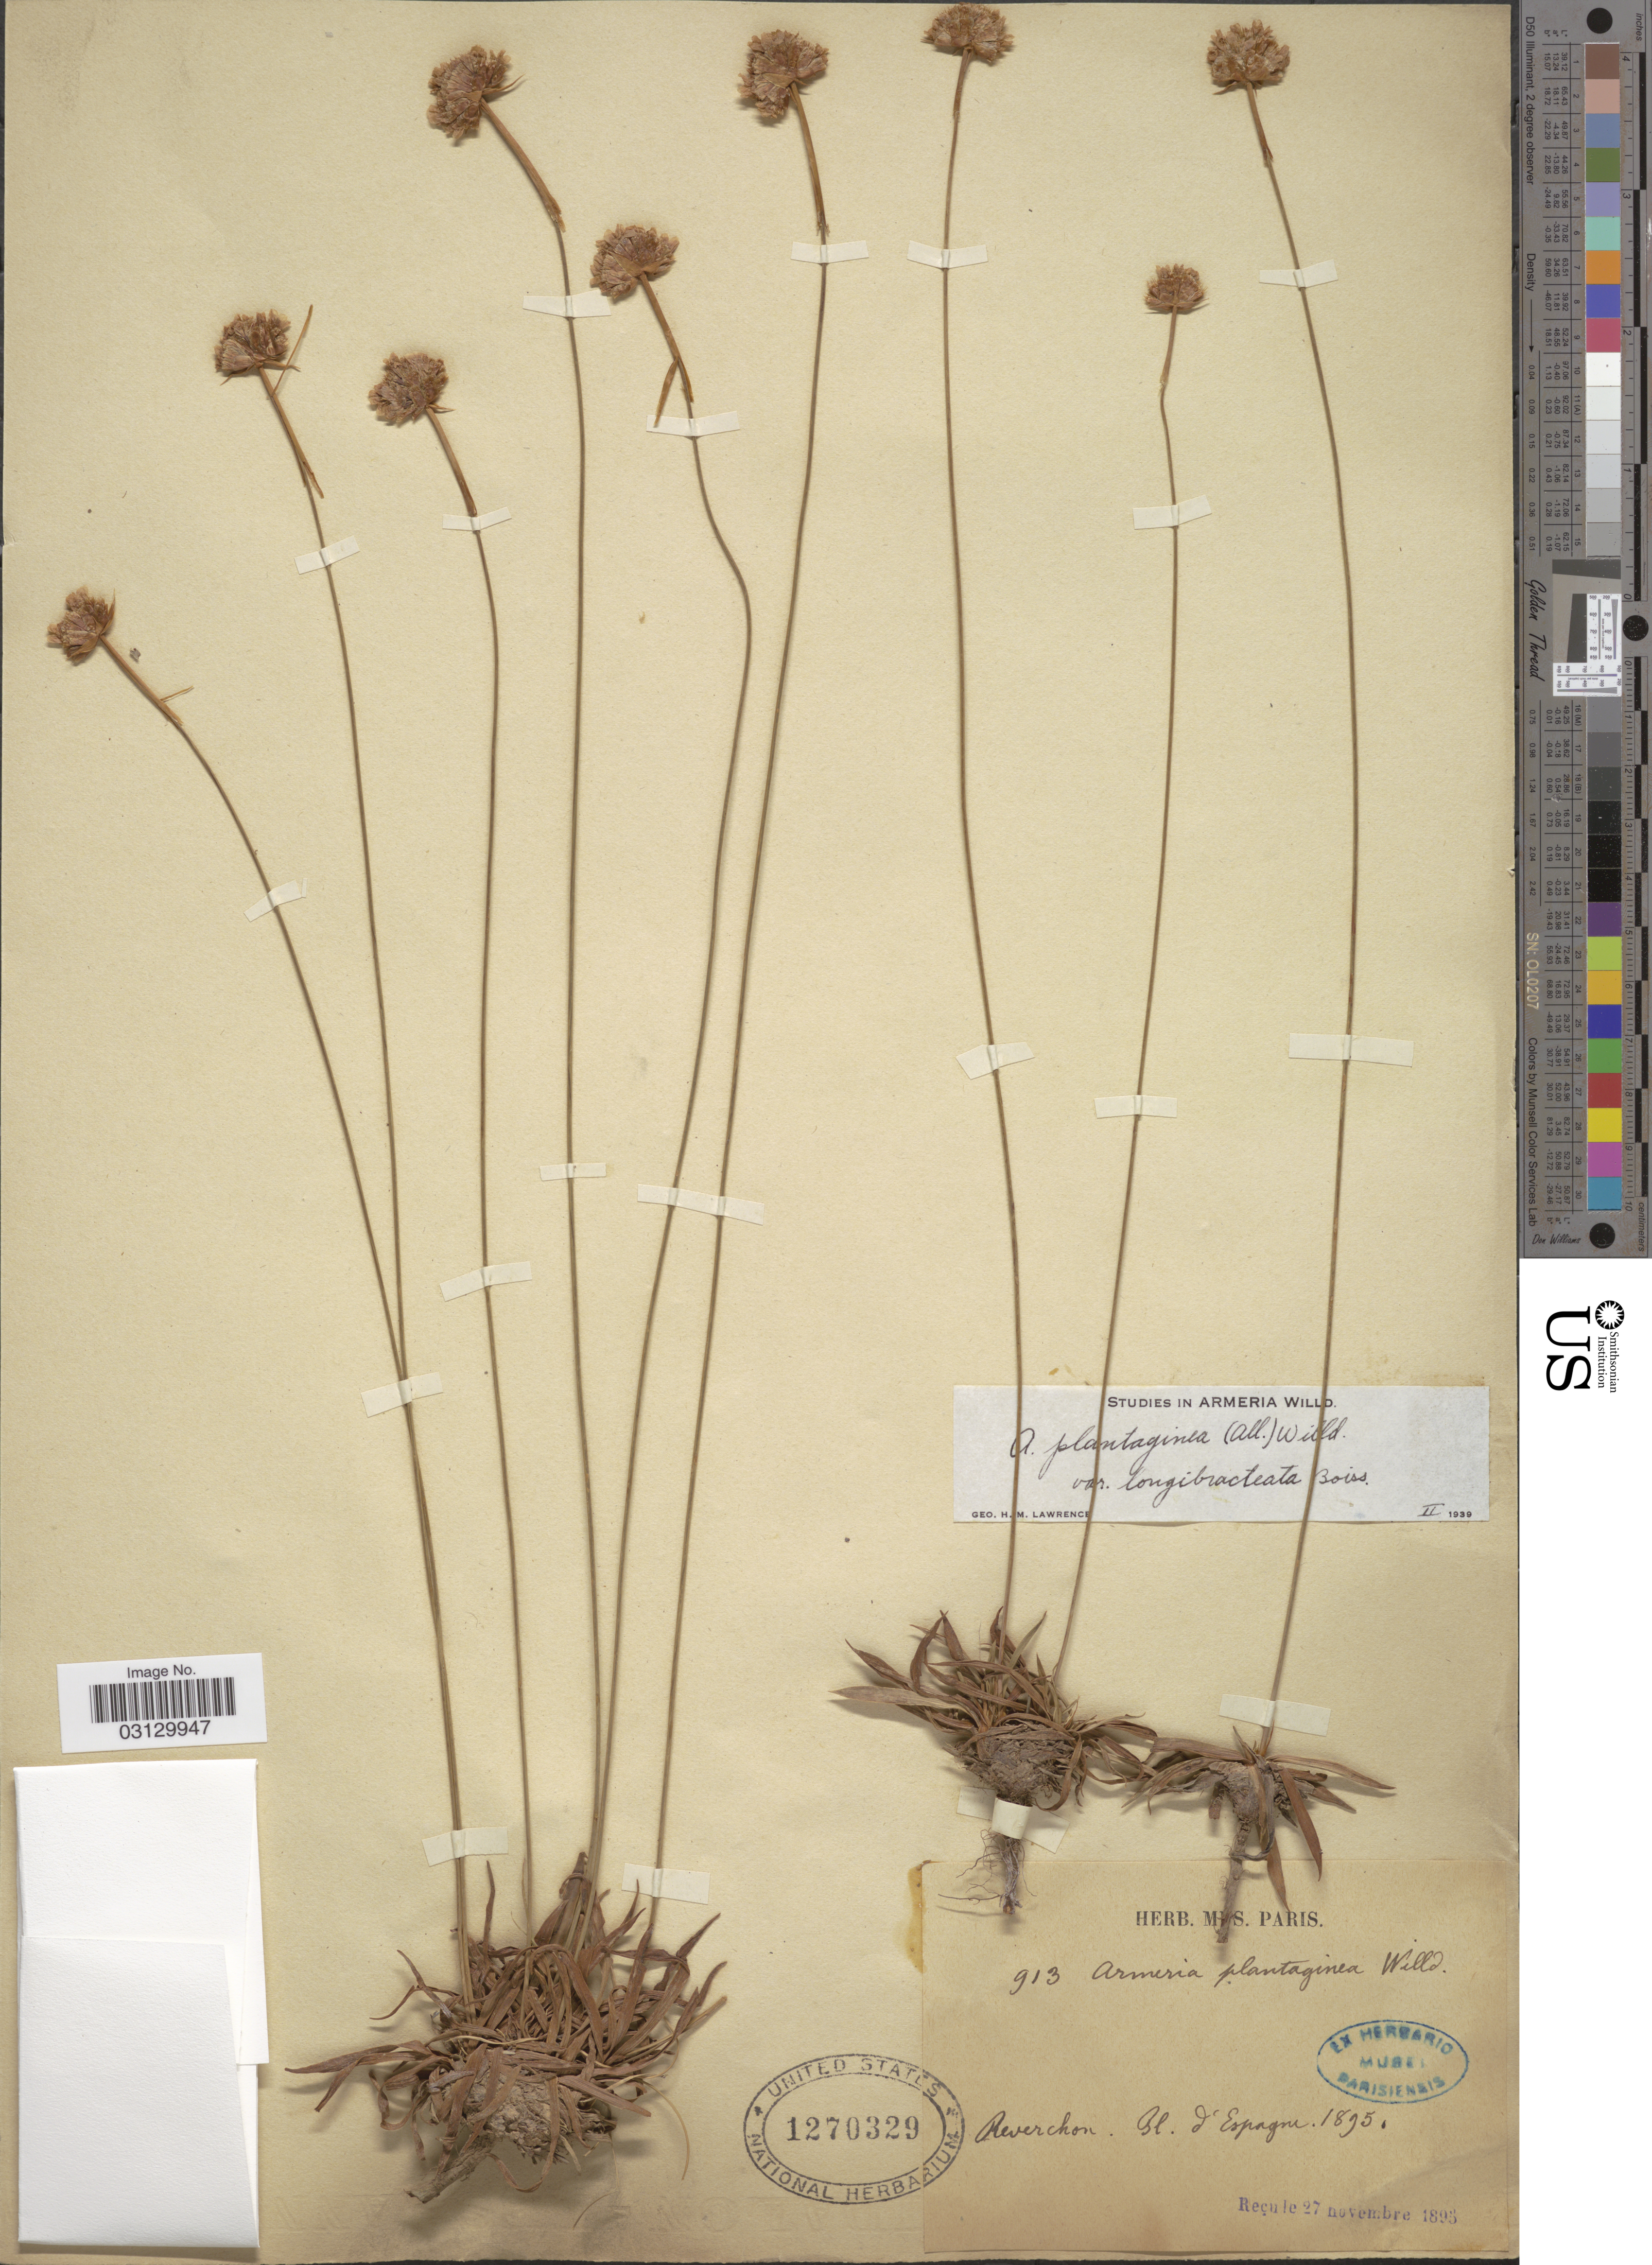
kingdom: Plantae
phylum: Tracheophyta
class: Magnoliopsida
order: Caryophyllales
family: Plumbaginaceae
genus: Armeria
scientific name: Armeria alliacea subsp. alliacea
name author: (Cav.) Hoffmanns. & Link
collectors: -. Reverchon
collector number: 913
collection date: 1895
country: Spain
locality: Espagne.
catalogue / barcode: US 1270329